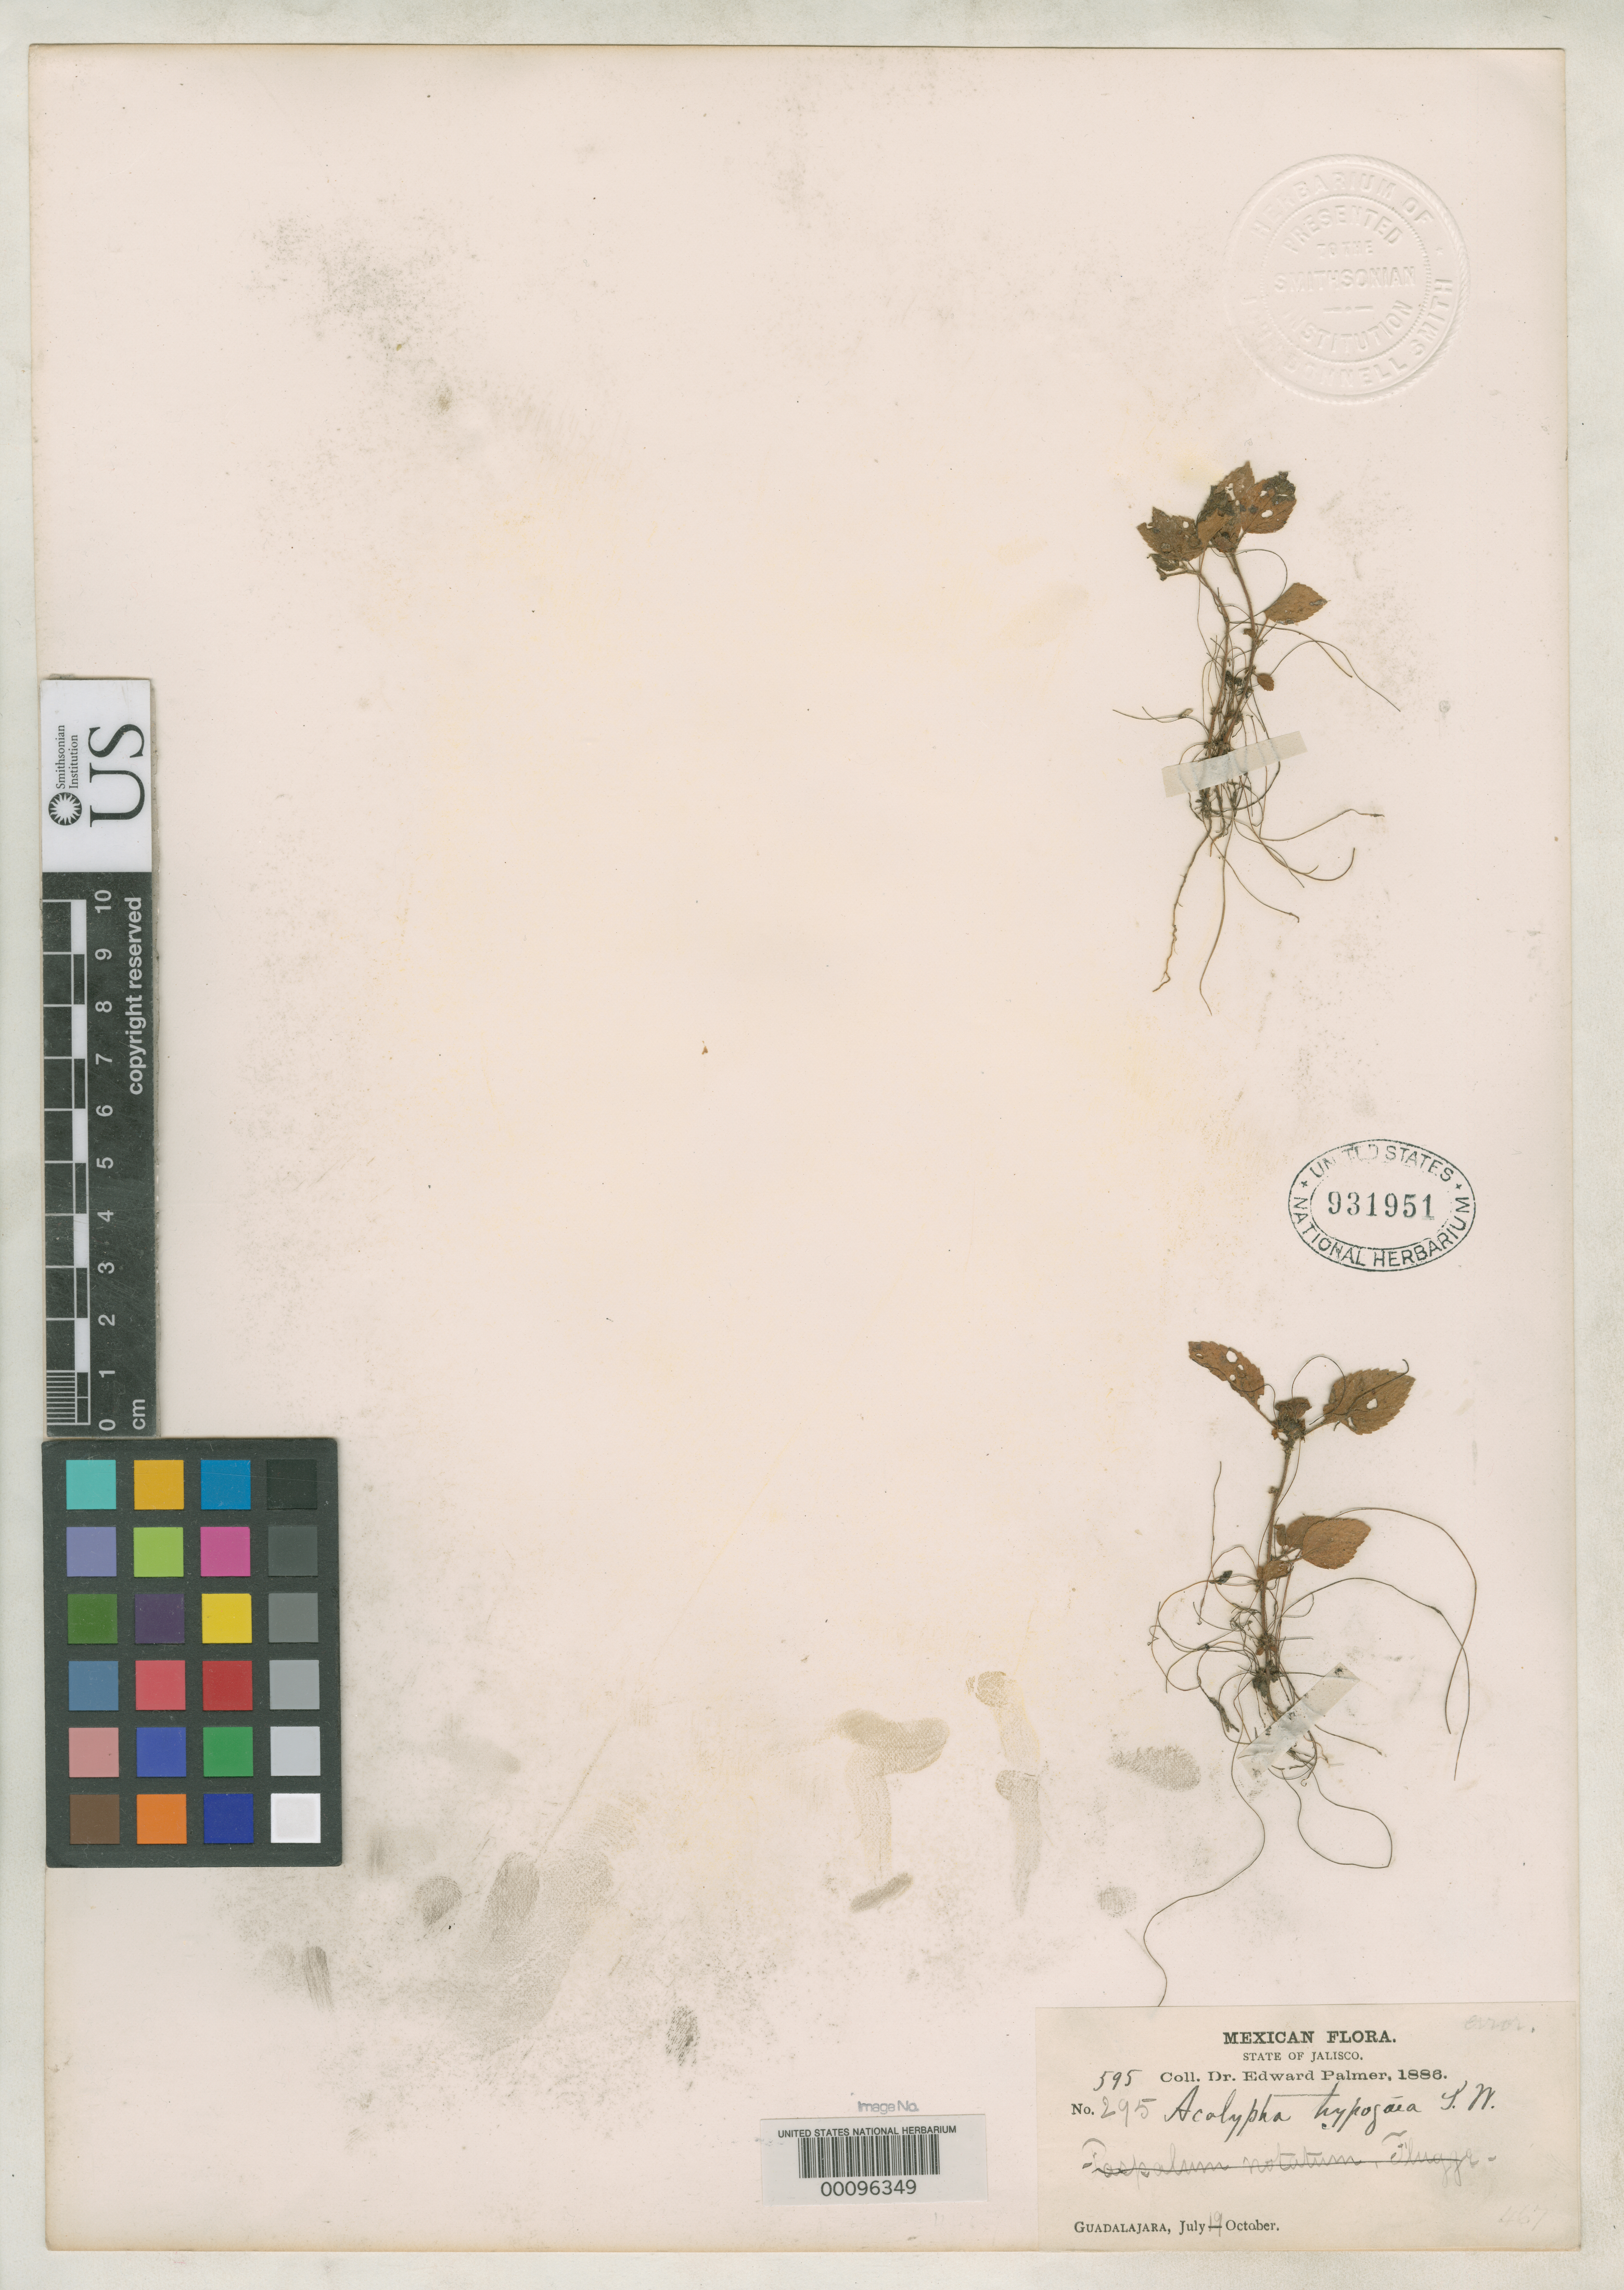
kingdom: Plantae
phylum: Tracheophyta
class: Magnoliopsida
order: Malpighiales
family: Euphorbiaceae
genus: Acalypha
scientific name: Acalypha hypogaea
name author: S. Watson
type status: Type Collection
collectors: E. Palmer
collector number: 595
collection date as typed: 19 Jul 1886 to -- Oct 1886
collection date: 1886-07-19/1886-10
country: Mexico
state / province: Jalisco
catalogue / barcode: US 931951